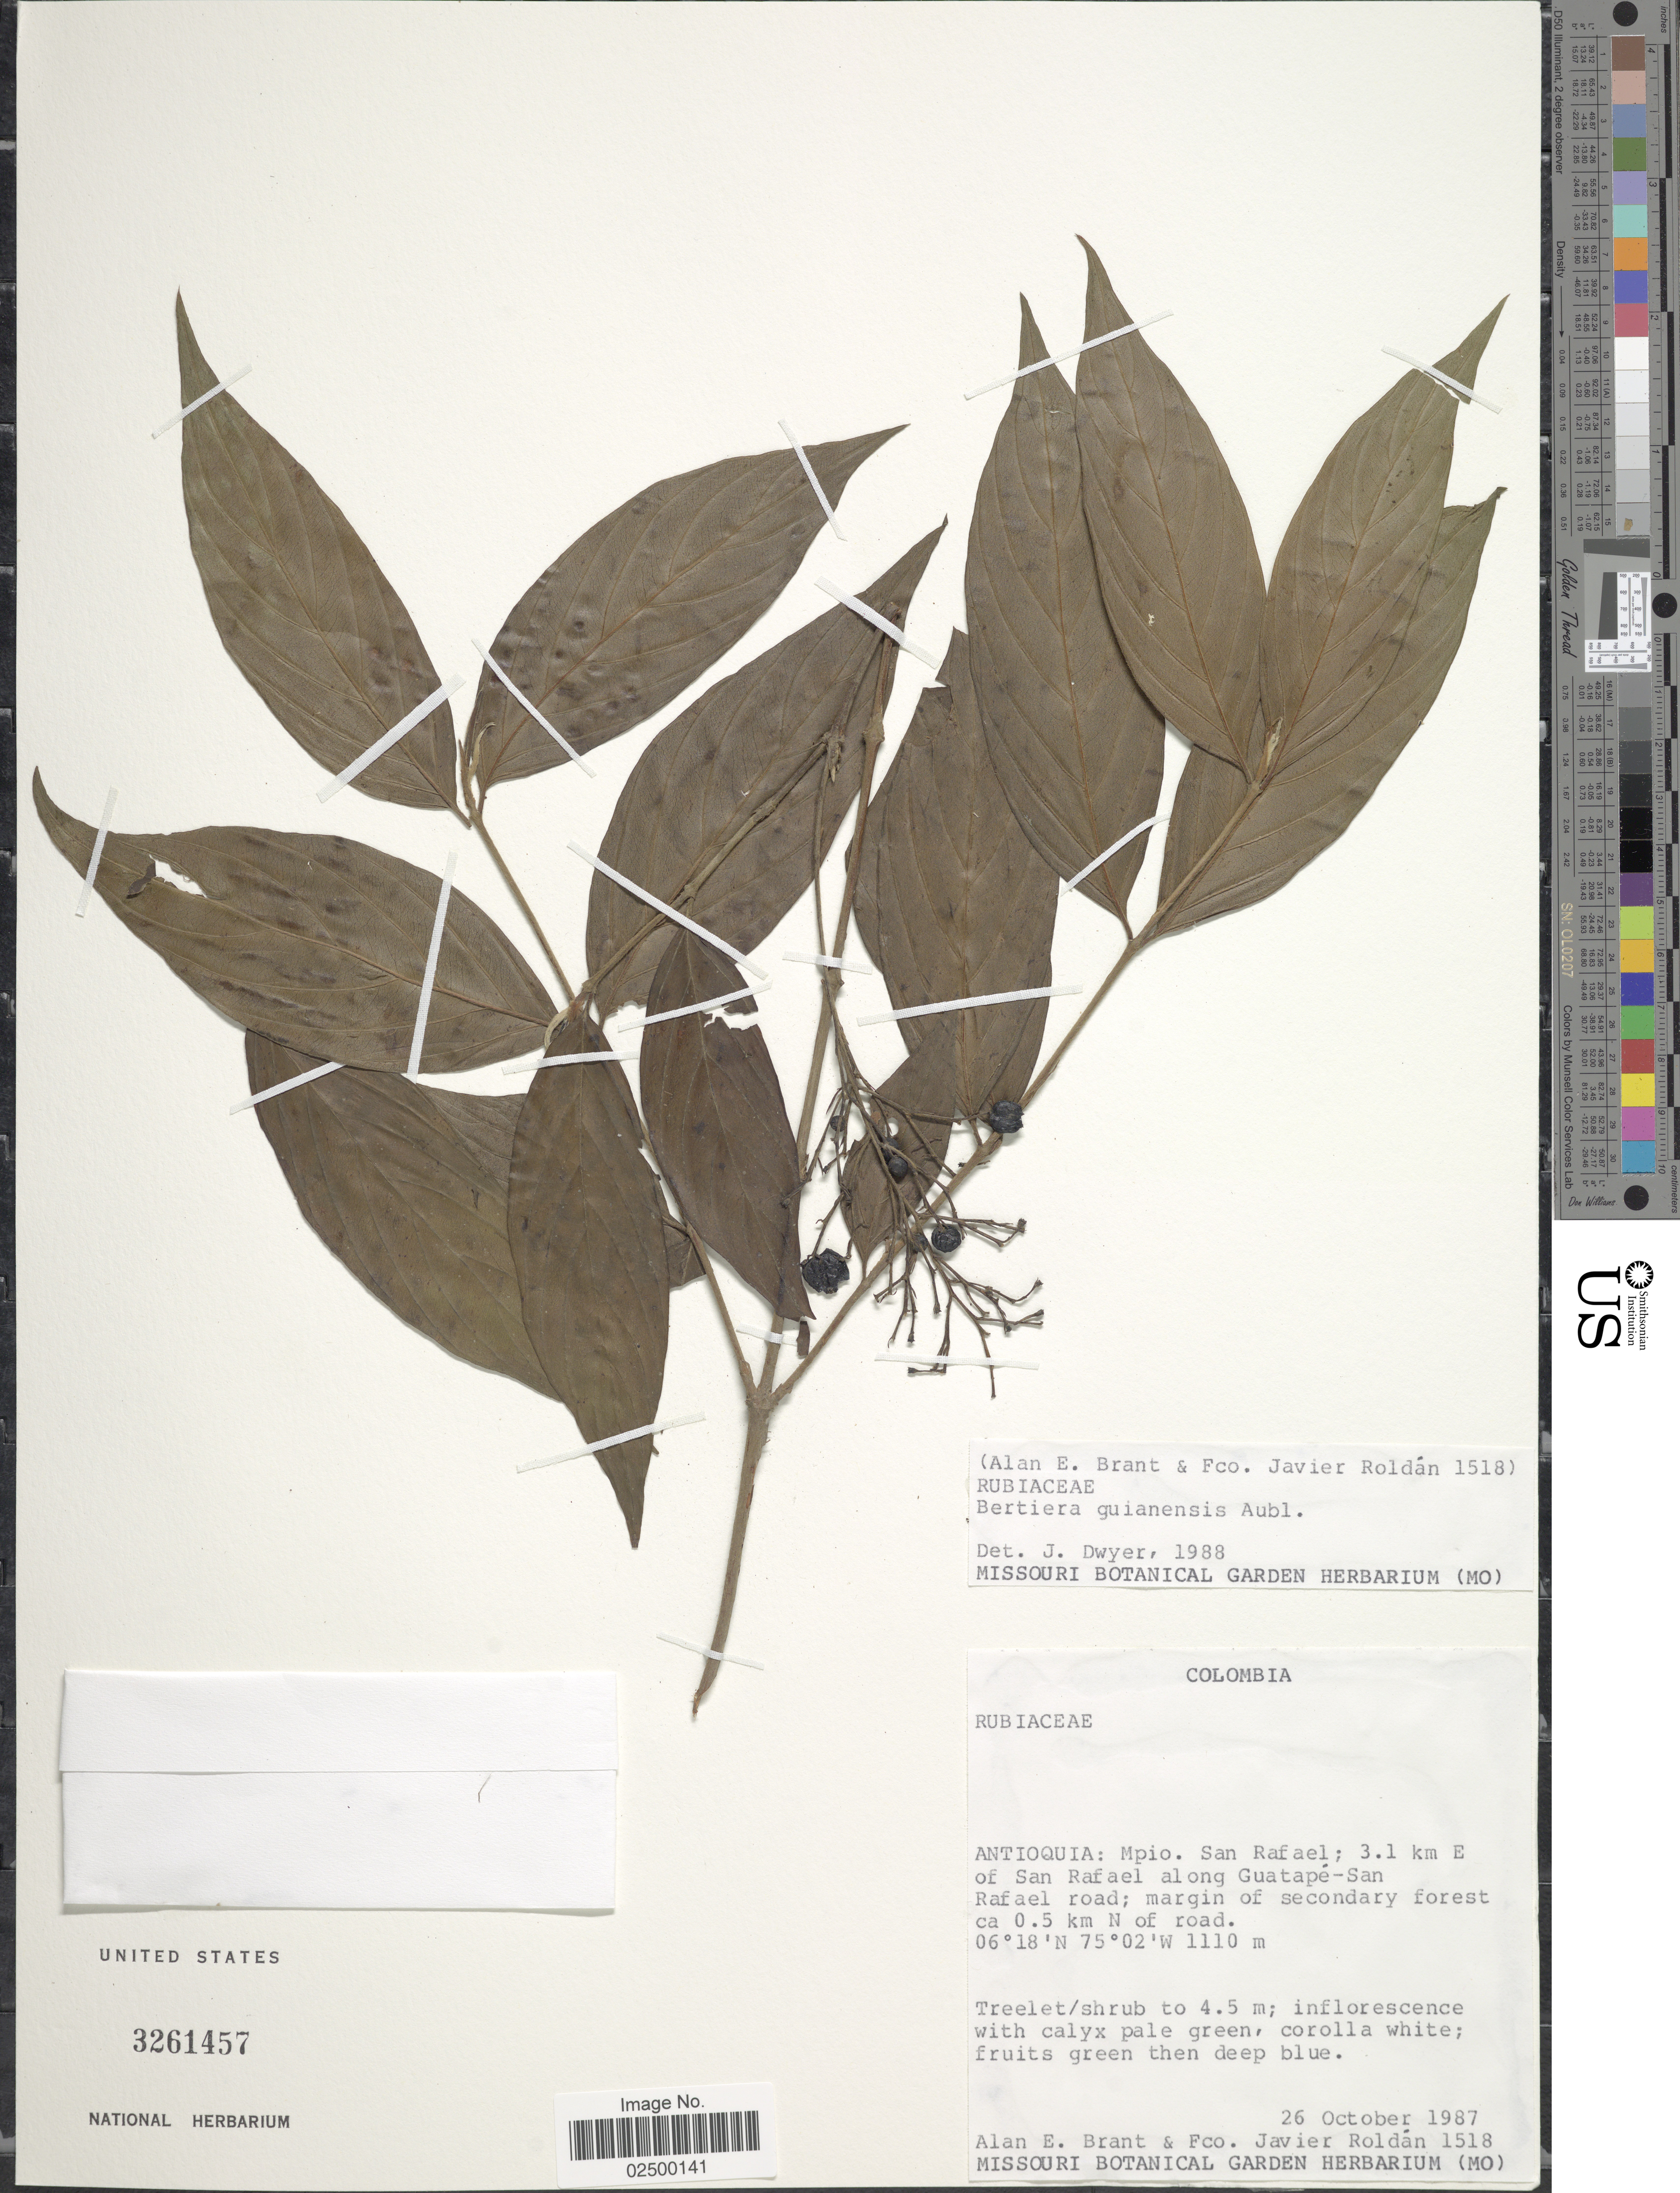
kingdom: Plantae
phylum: Tracheophyta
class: Magnoliopsida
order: Gentianales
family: Rubiaceae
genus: Bertiera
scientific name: Bertiera guianensis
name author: Aubl.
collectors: A. Brant & F. J. Roldán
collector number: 1518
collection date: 1987-10-26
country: Colombia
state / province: Antioquia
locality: Mpio. San Rafael; 3.1 km E of San Rafael along Guatape-San Rafael road; margin of secondary forest ca. 0.5 km. N of road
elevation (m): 1110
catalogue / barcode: US 3261457